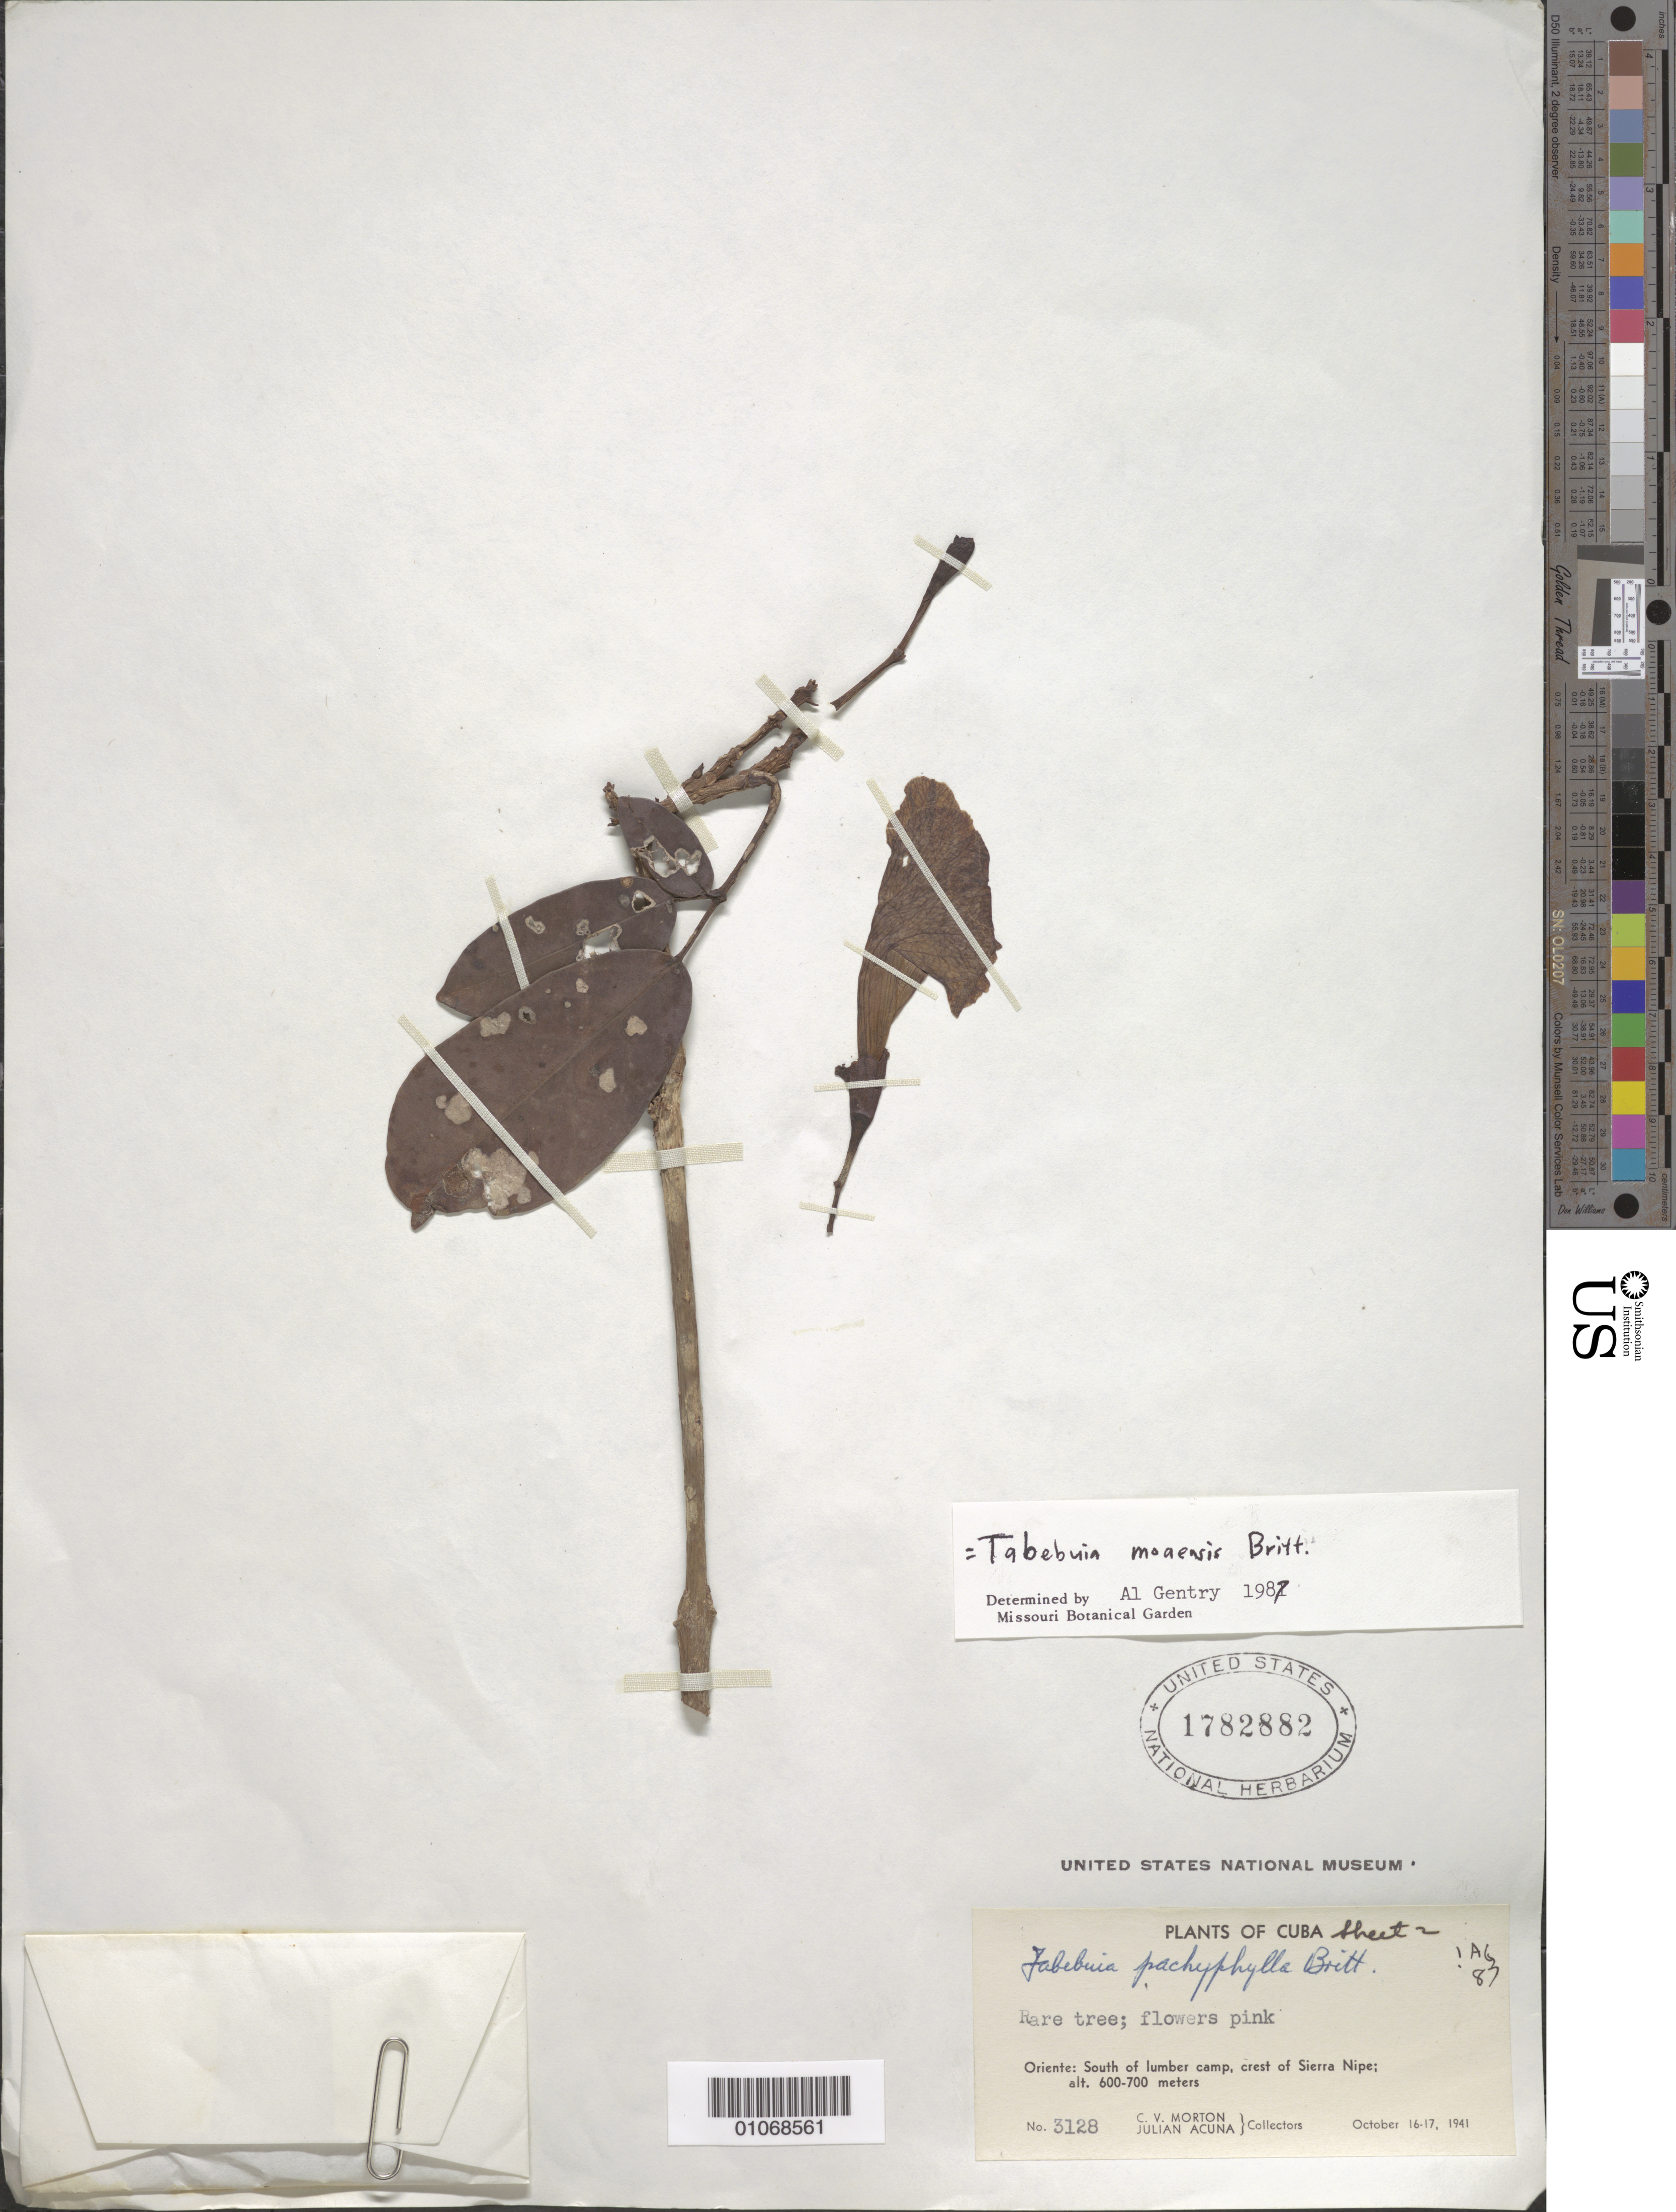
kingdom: Plantae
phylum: Tracheophyta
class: Magnoliopsida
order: Lamiales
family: Bignoniaceae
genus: Tabebuia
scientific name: Tabebuia moaensis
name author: Britton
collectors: C. V. Morton & J. Acuña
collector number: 3128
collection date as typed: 16 Oct 1941 to 17 Oct 1941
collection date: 1941-10-16/1941-10-17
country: Cuba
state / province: Holguín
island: Cuba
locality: South of lumber camp, crest of Sierra Nipe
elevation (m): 600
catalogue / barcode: US 1782882